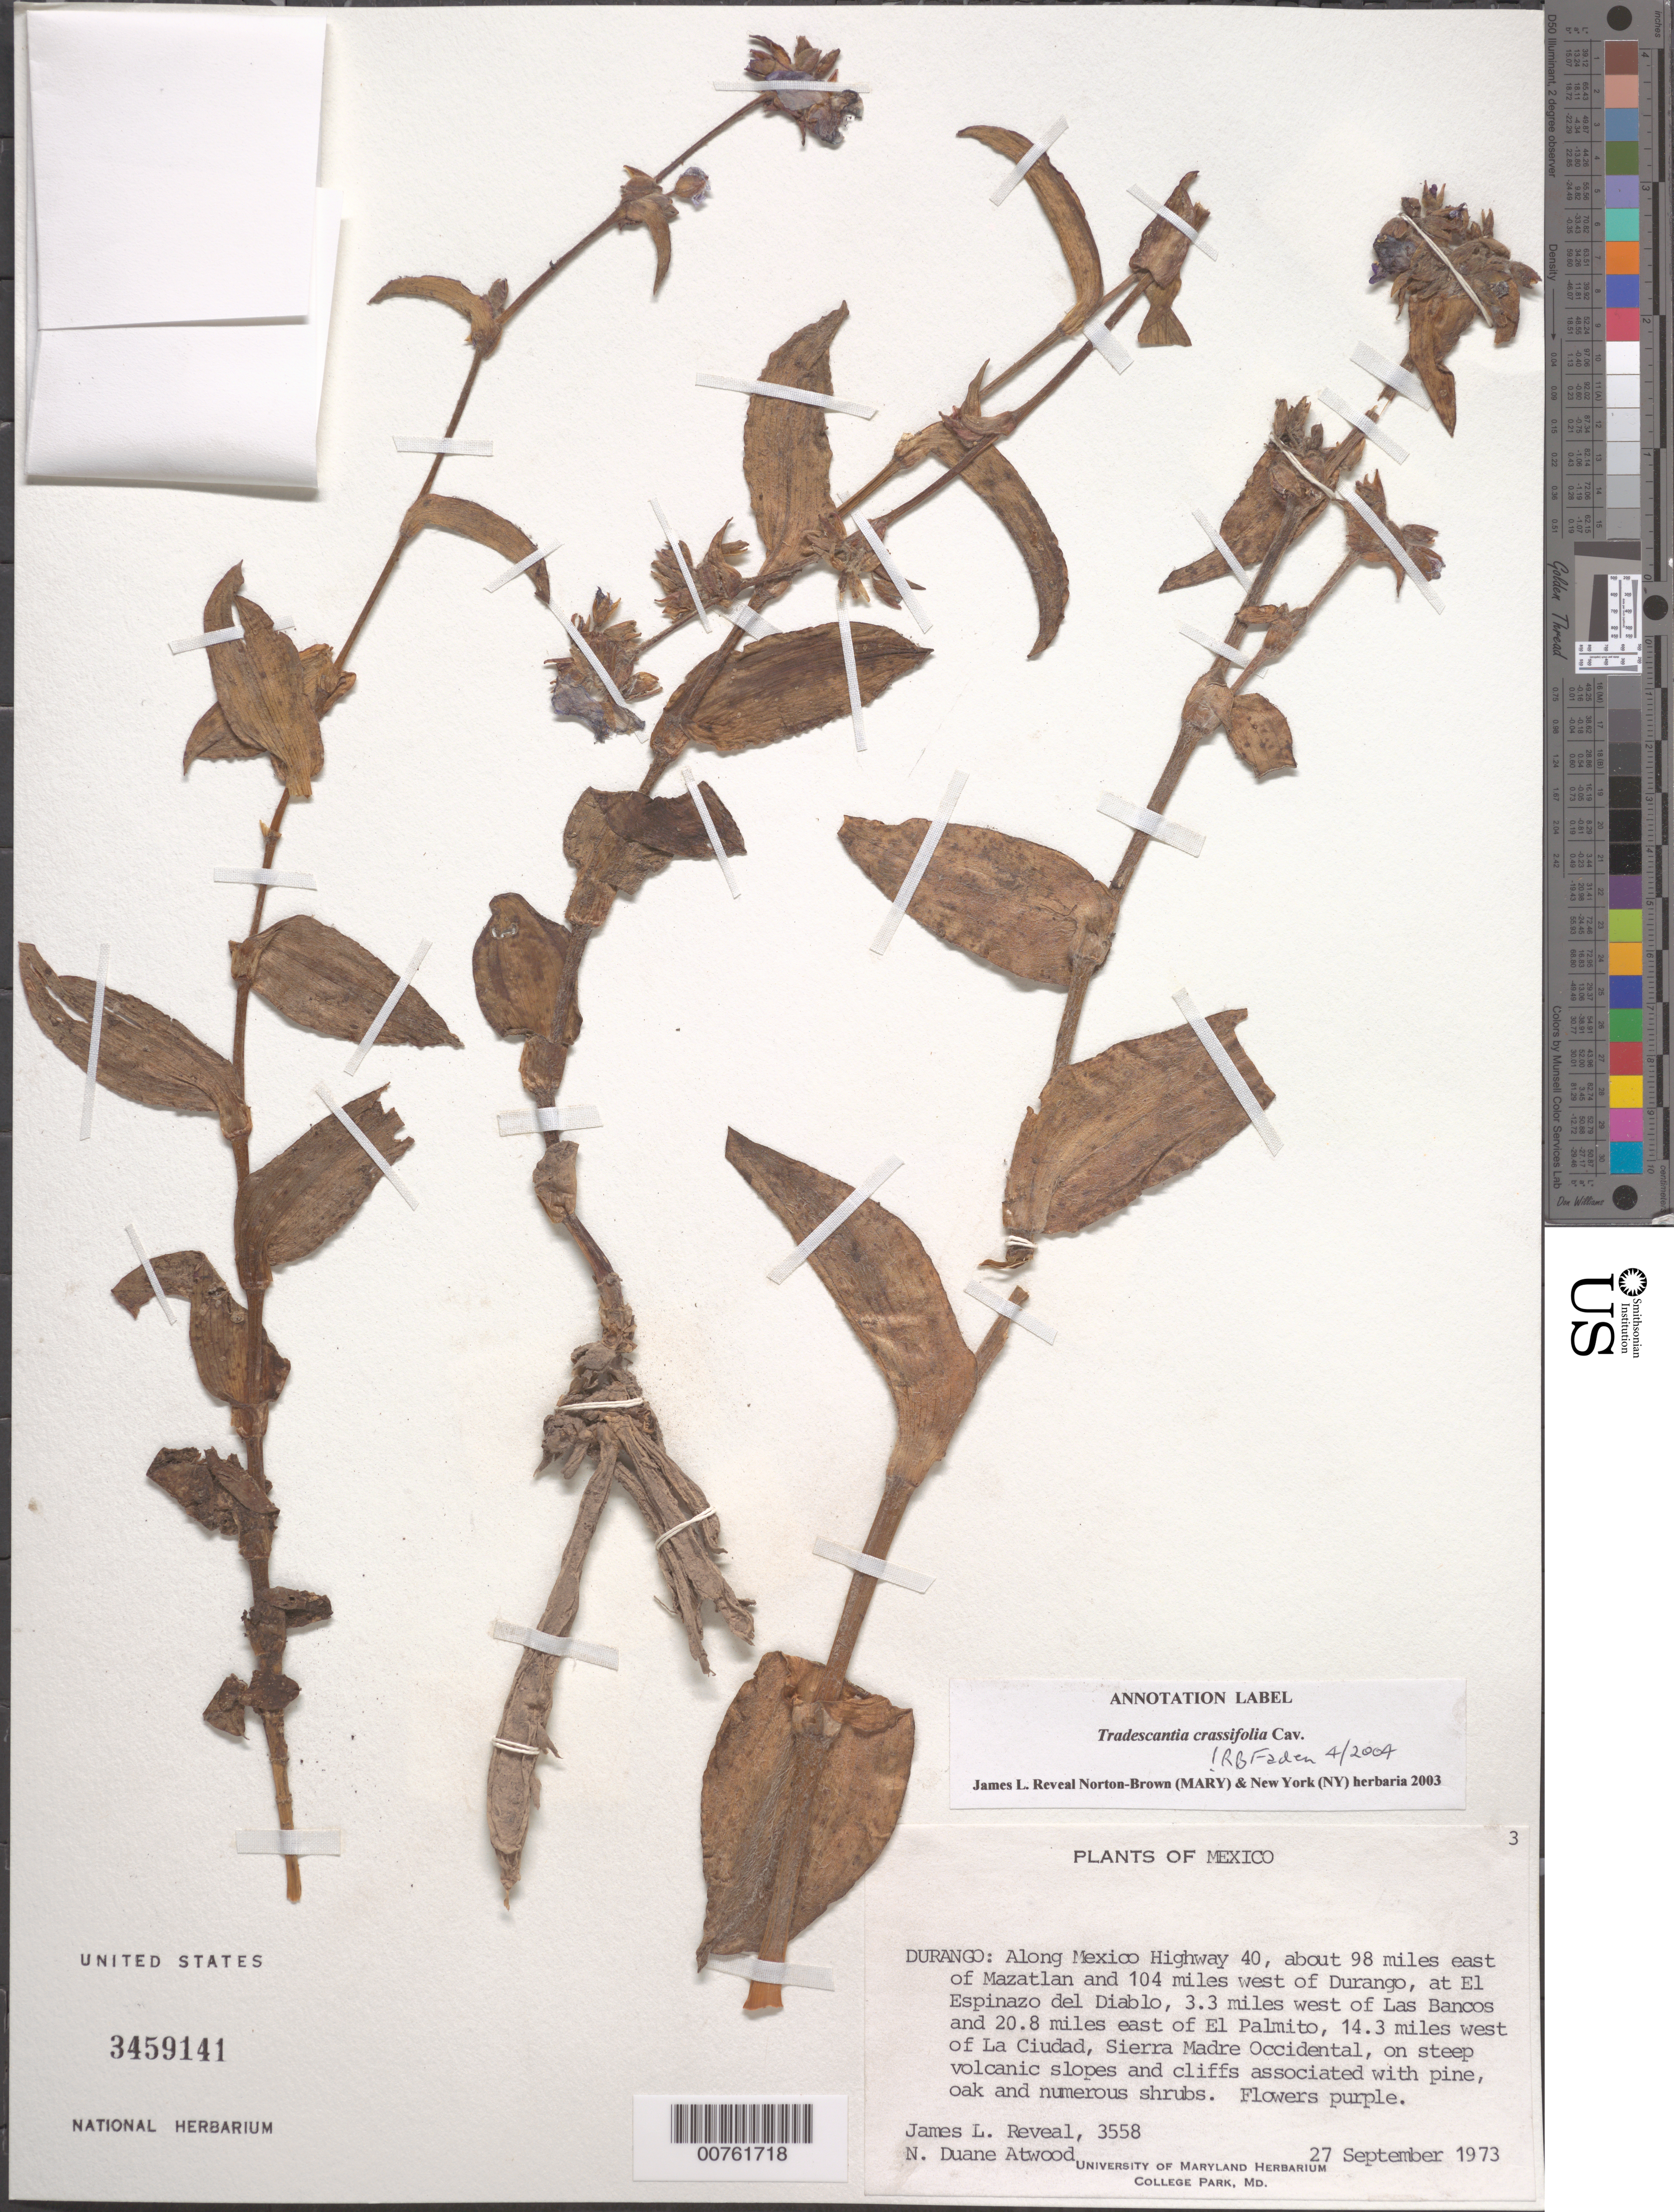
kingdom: Plantae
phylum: Tracheophyta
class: Liliopsida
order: Commelinales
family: Commelinaceae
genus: Tradescantia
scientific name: Tradescantia crassifolia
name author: Cav.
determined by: Faden, Robert B., (US), Smithsonian Institution - National Museum of Natural History (UNITED STATES)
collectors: J. L. Reveal & N. Atwood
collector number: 3558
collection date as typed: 27 Sep 1973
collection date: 1973-09-27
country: Mexico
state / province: Durango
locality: Along Mexico Highway 40, about 98 miles E of Mazatlan and 104 miles W of Durango, at El Espinao del Diablo, 3.3 miles W of Las Bancos and 20.8 miles E of El Palmito, 14.3 miles W of La Ciudad, Sierra Madre Occidental, on steep, volcanic slopes and cliffs associated with pine, oak and numerous shrubs.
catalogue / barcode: US 3459141